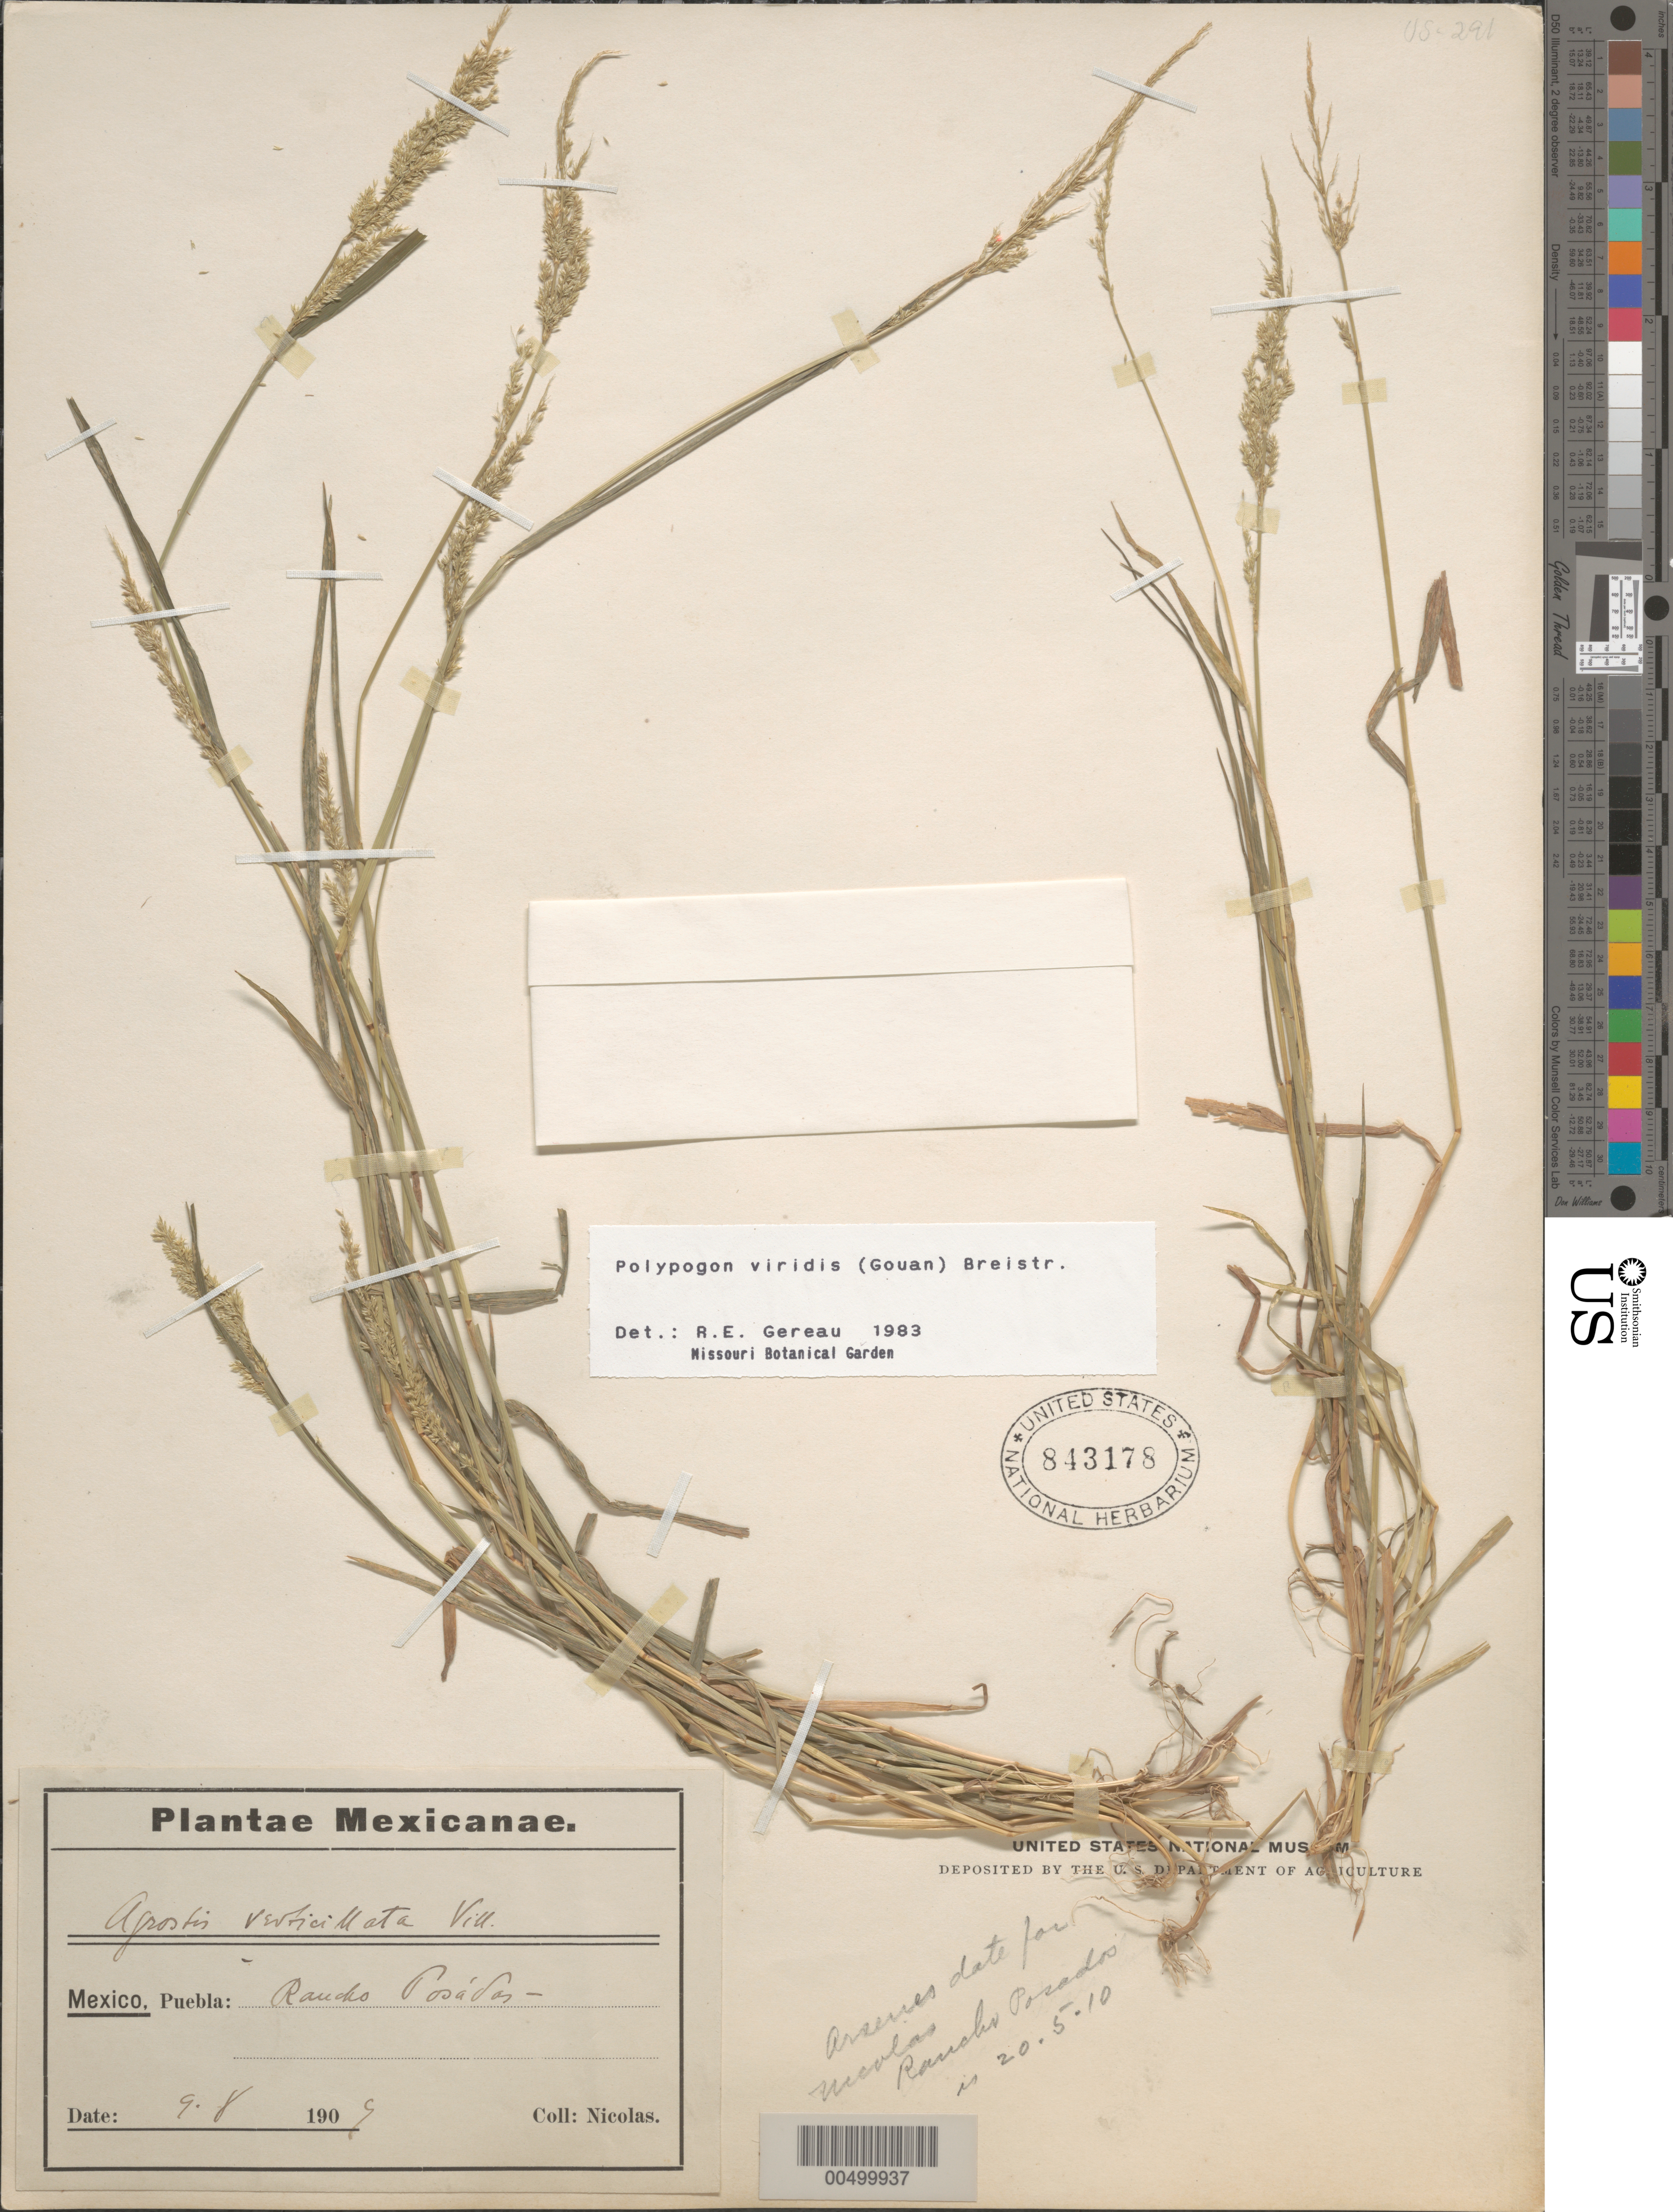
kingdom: Plantae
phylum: Tracheophyta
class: Liliopsida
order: Poales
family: Poaceae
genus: Polypogon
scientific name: Polypogon viridis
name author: (Gouan) Breistroffer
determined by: Gereau, R. E.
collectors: -. Nicolas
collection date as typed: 9 Aug 1909 or 8 Sep 1909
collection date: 1909-08-09 or 1909-09-08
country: Mexico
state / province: Puebla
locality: Rancho Posadas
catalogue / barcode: US 843178